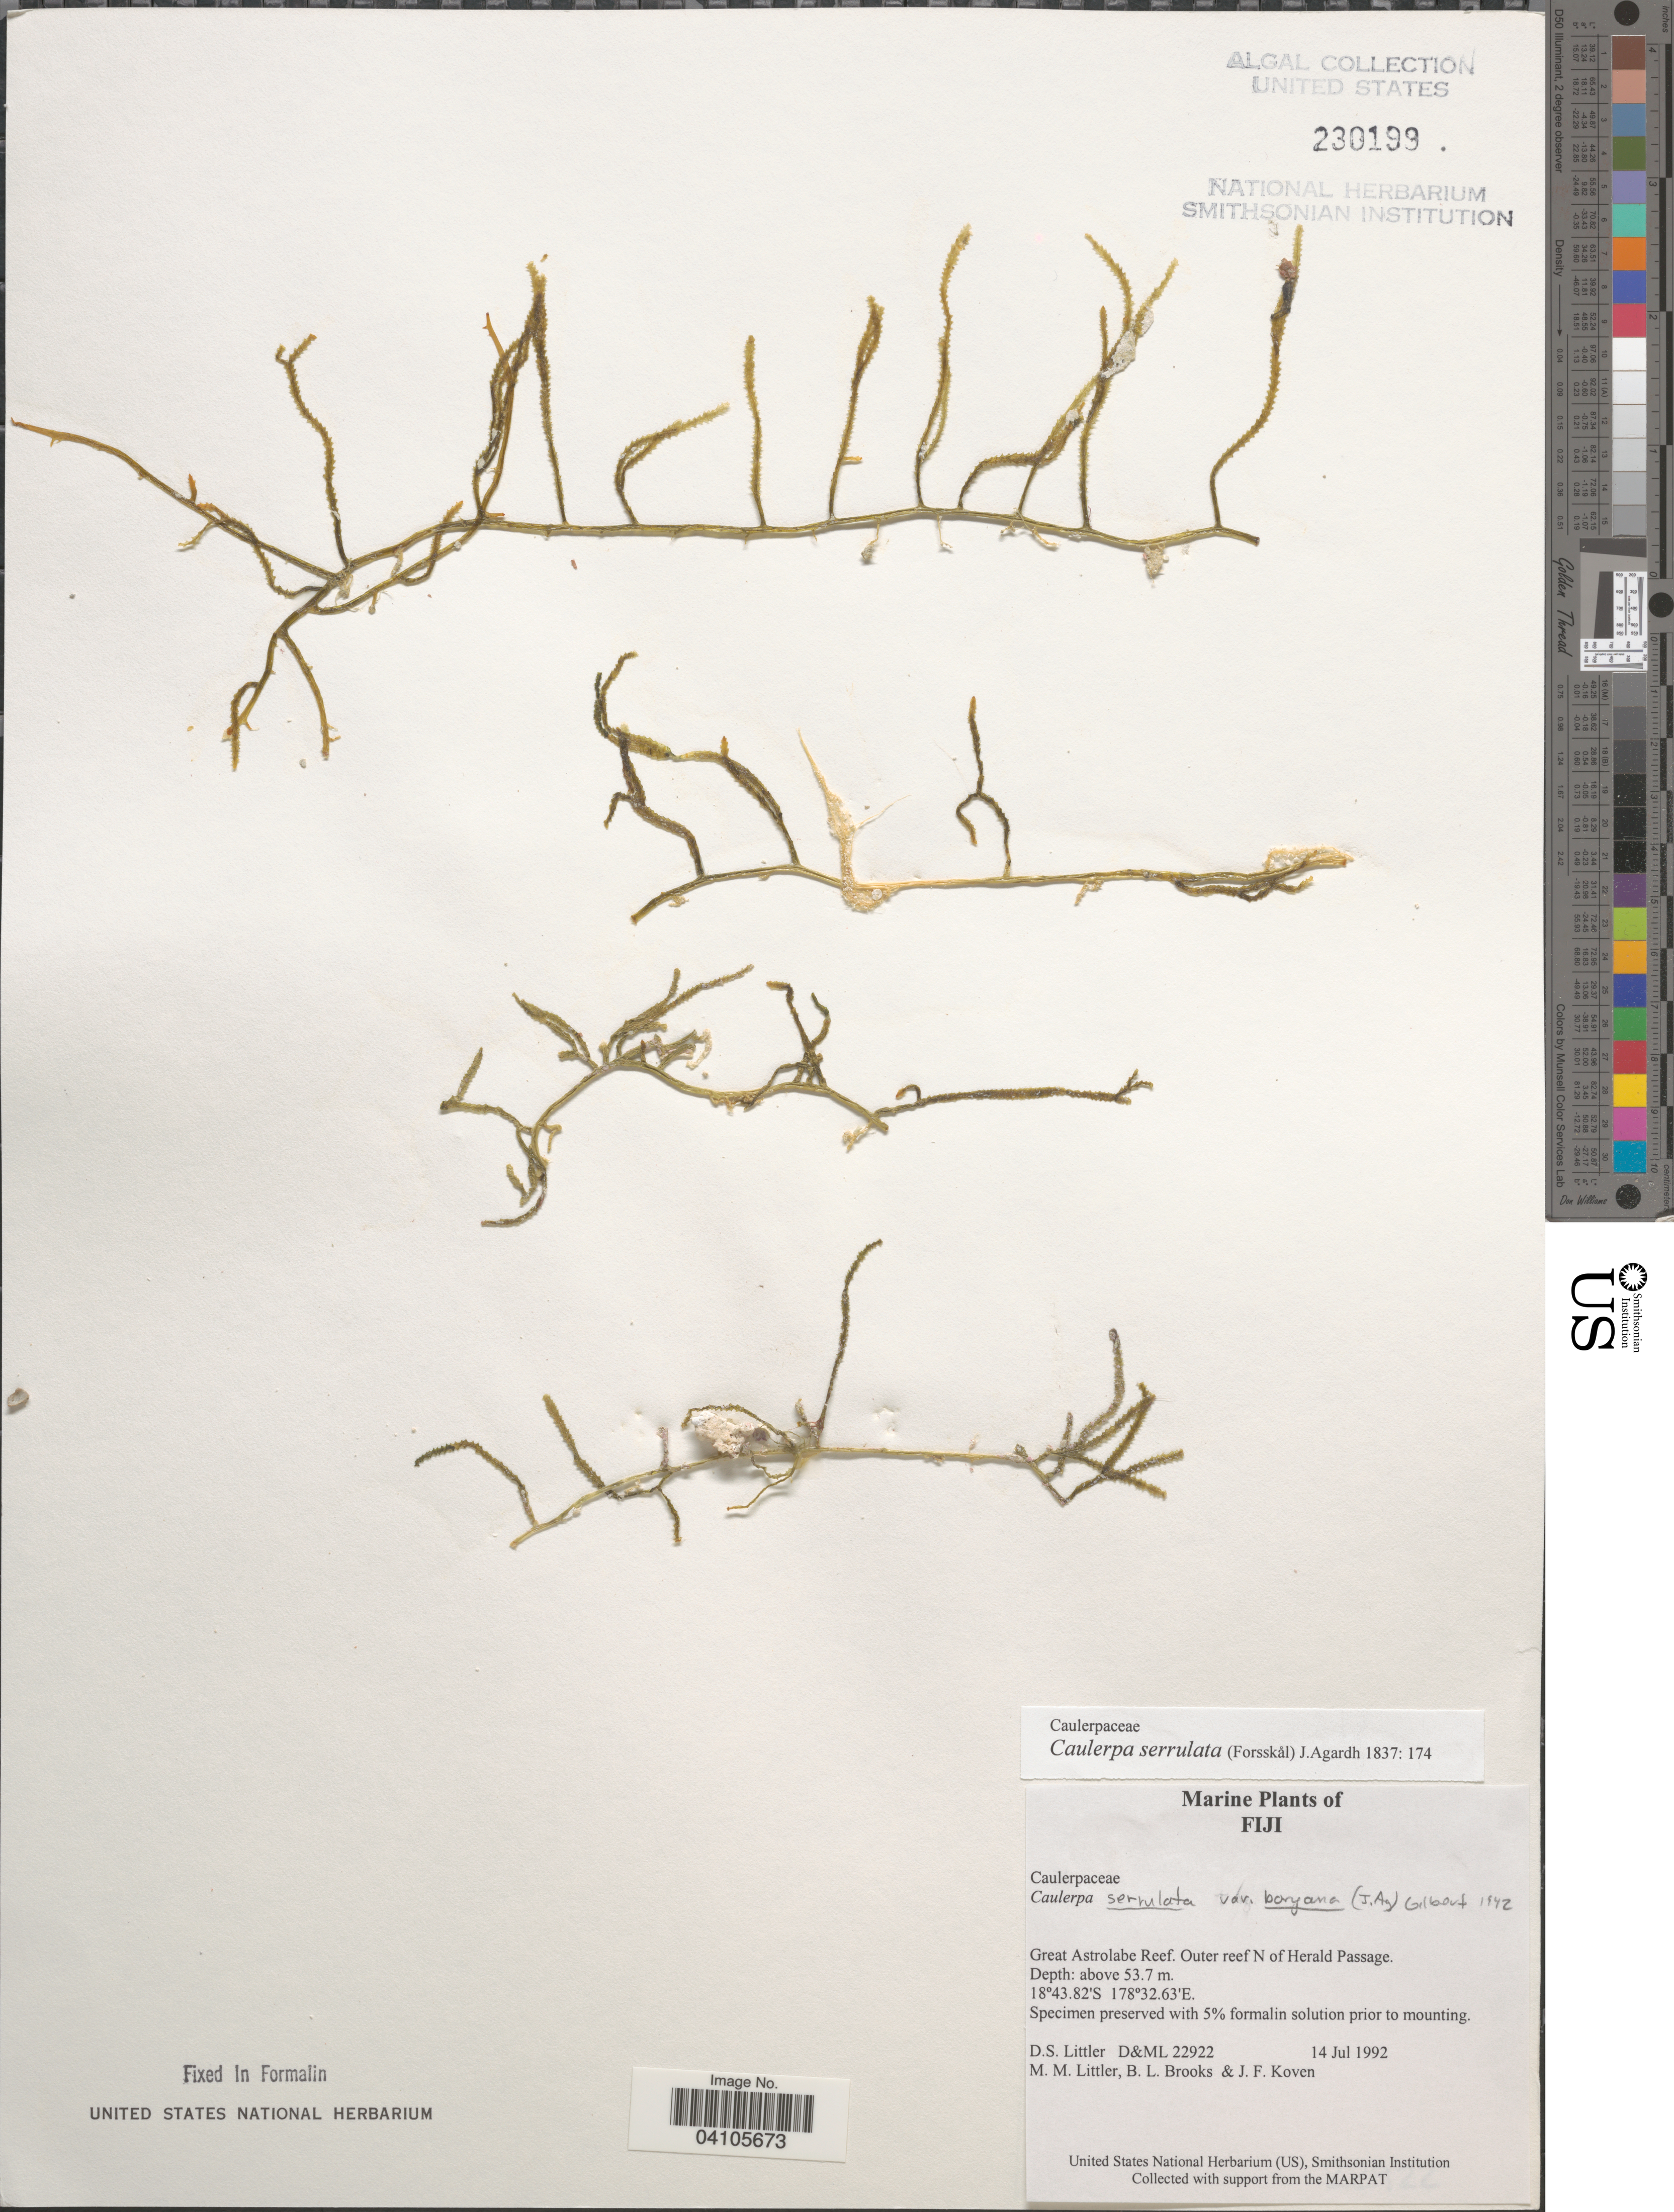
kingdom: Plantae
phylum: Chlorophyta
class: Ulvophyceae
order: Bryopsidales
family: Caulerpaceae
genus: Caulerpa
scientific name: Caulerpa serrulata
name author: (Forssk.) J. Agardh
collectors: D. S. Littler, B. Brooks & J. Koven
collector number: D&ML 22922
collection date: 1992-07-14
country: Fiji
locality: Great Astrolabe Reef. Outer reef N of Herald Passage.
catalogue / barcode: US 230199